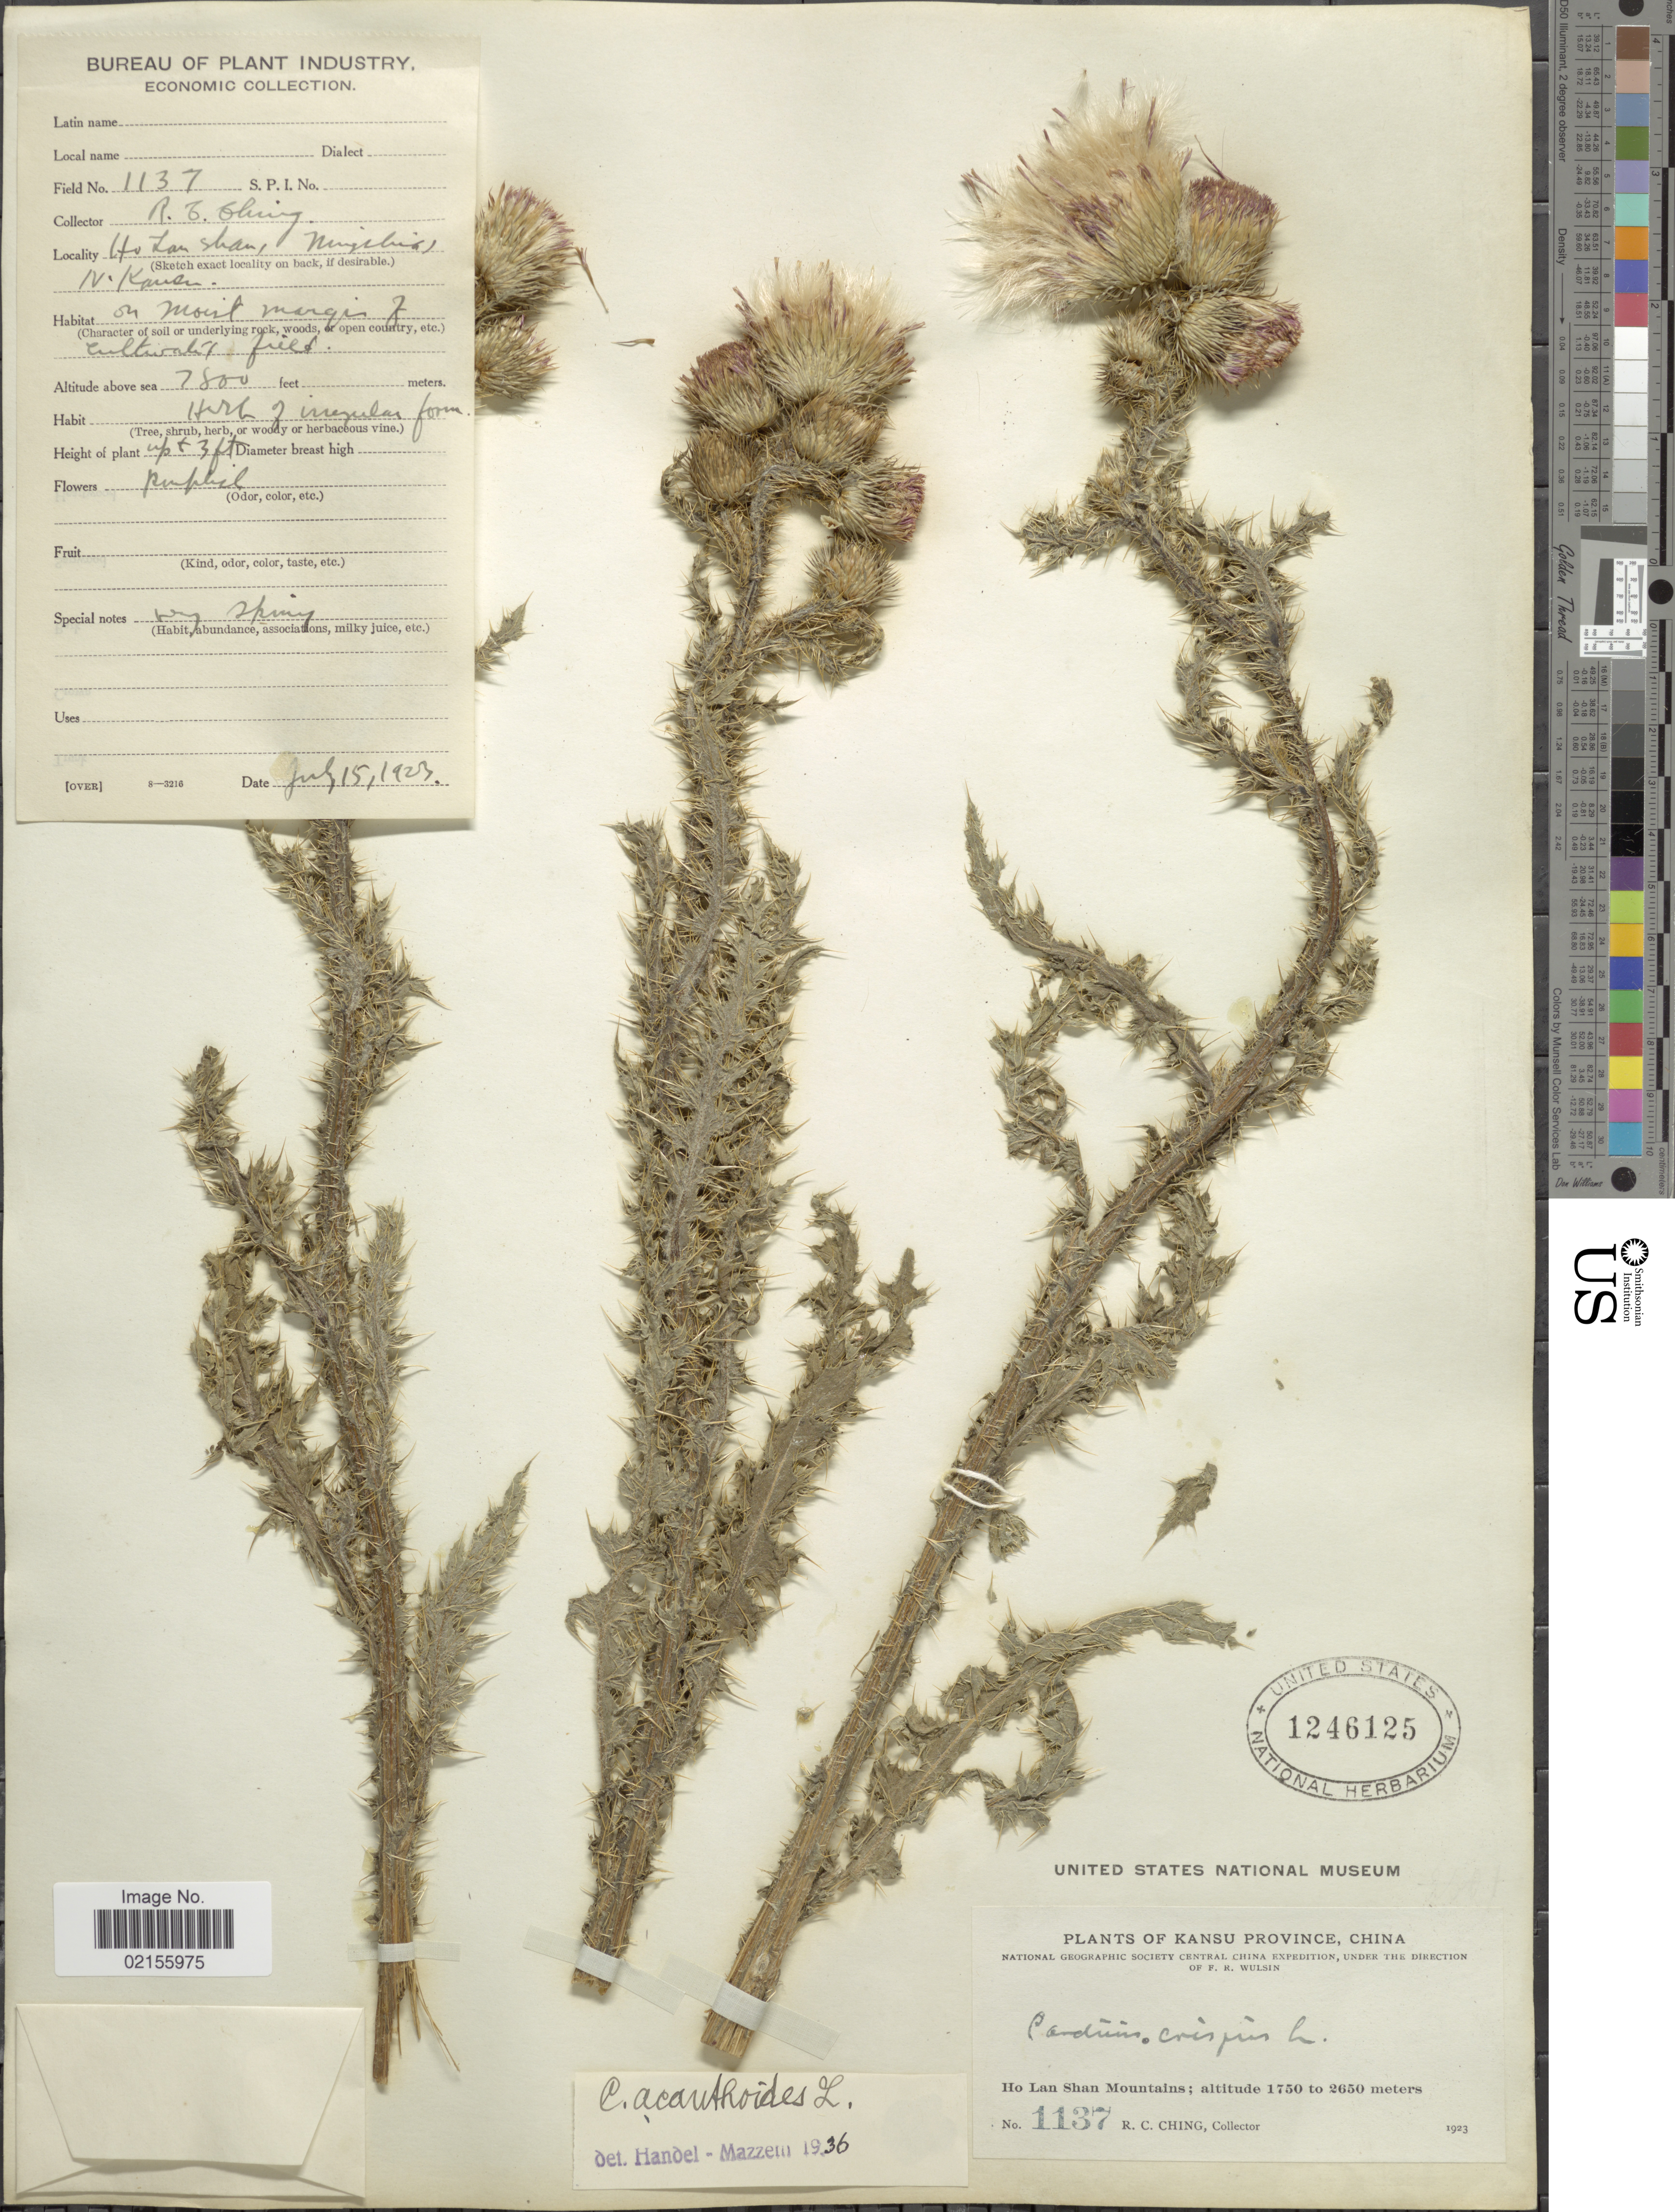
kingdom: Plantae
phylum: Tracheophyta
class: Magnoliopsida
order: Asterales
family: Asteraceae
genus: Carduus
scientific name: Carduus acanthoides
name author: L.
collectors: R. C. Ching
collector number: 1137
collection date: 1923-07-15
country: China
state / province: Gansu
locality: Kansu Province, Ho Lan Shan Mountains , N Kansu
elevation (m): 1750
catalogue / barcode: US 1246125